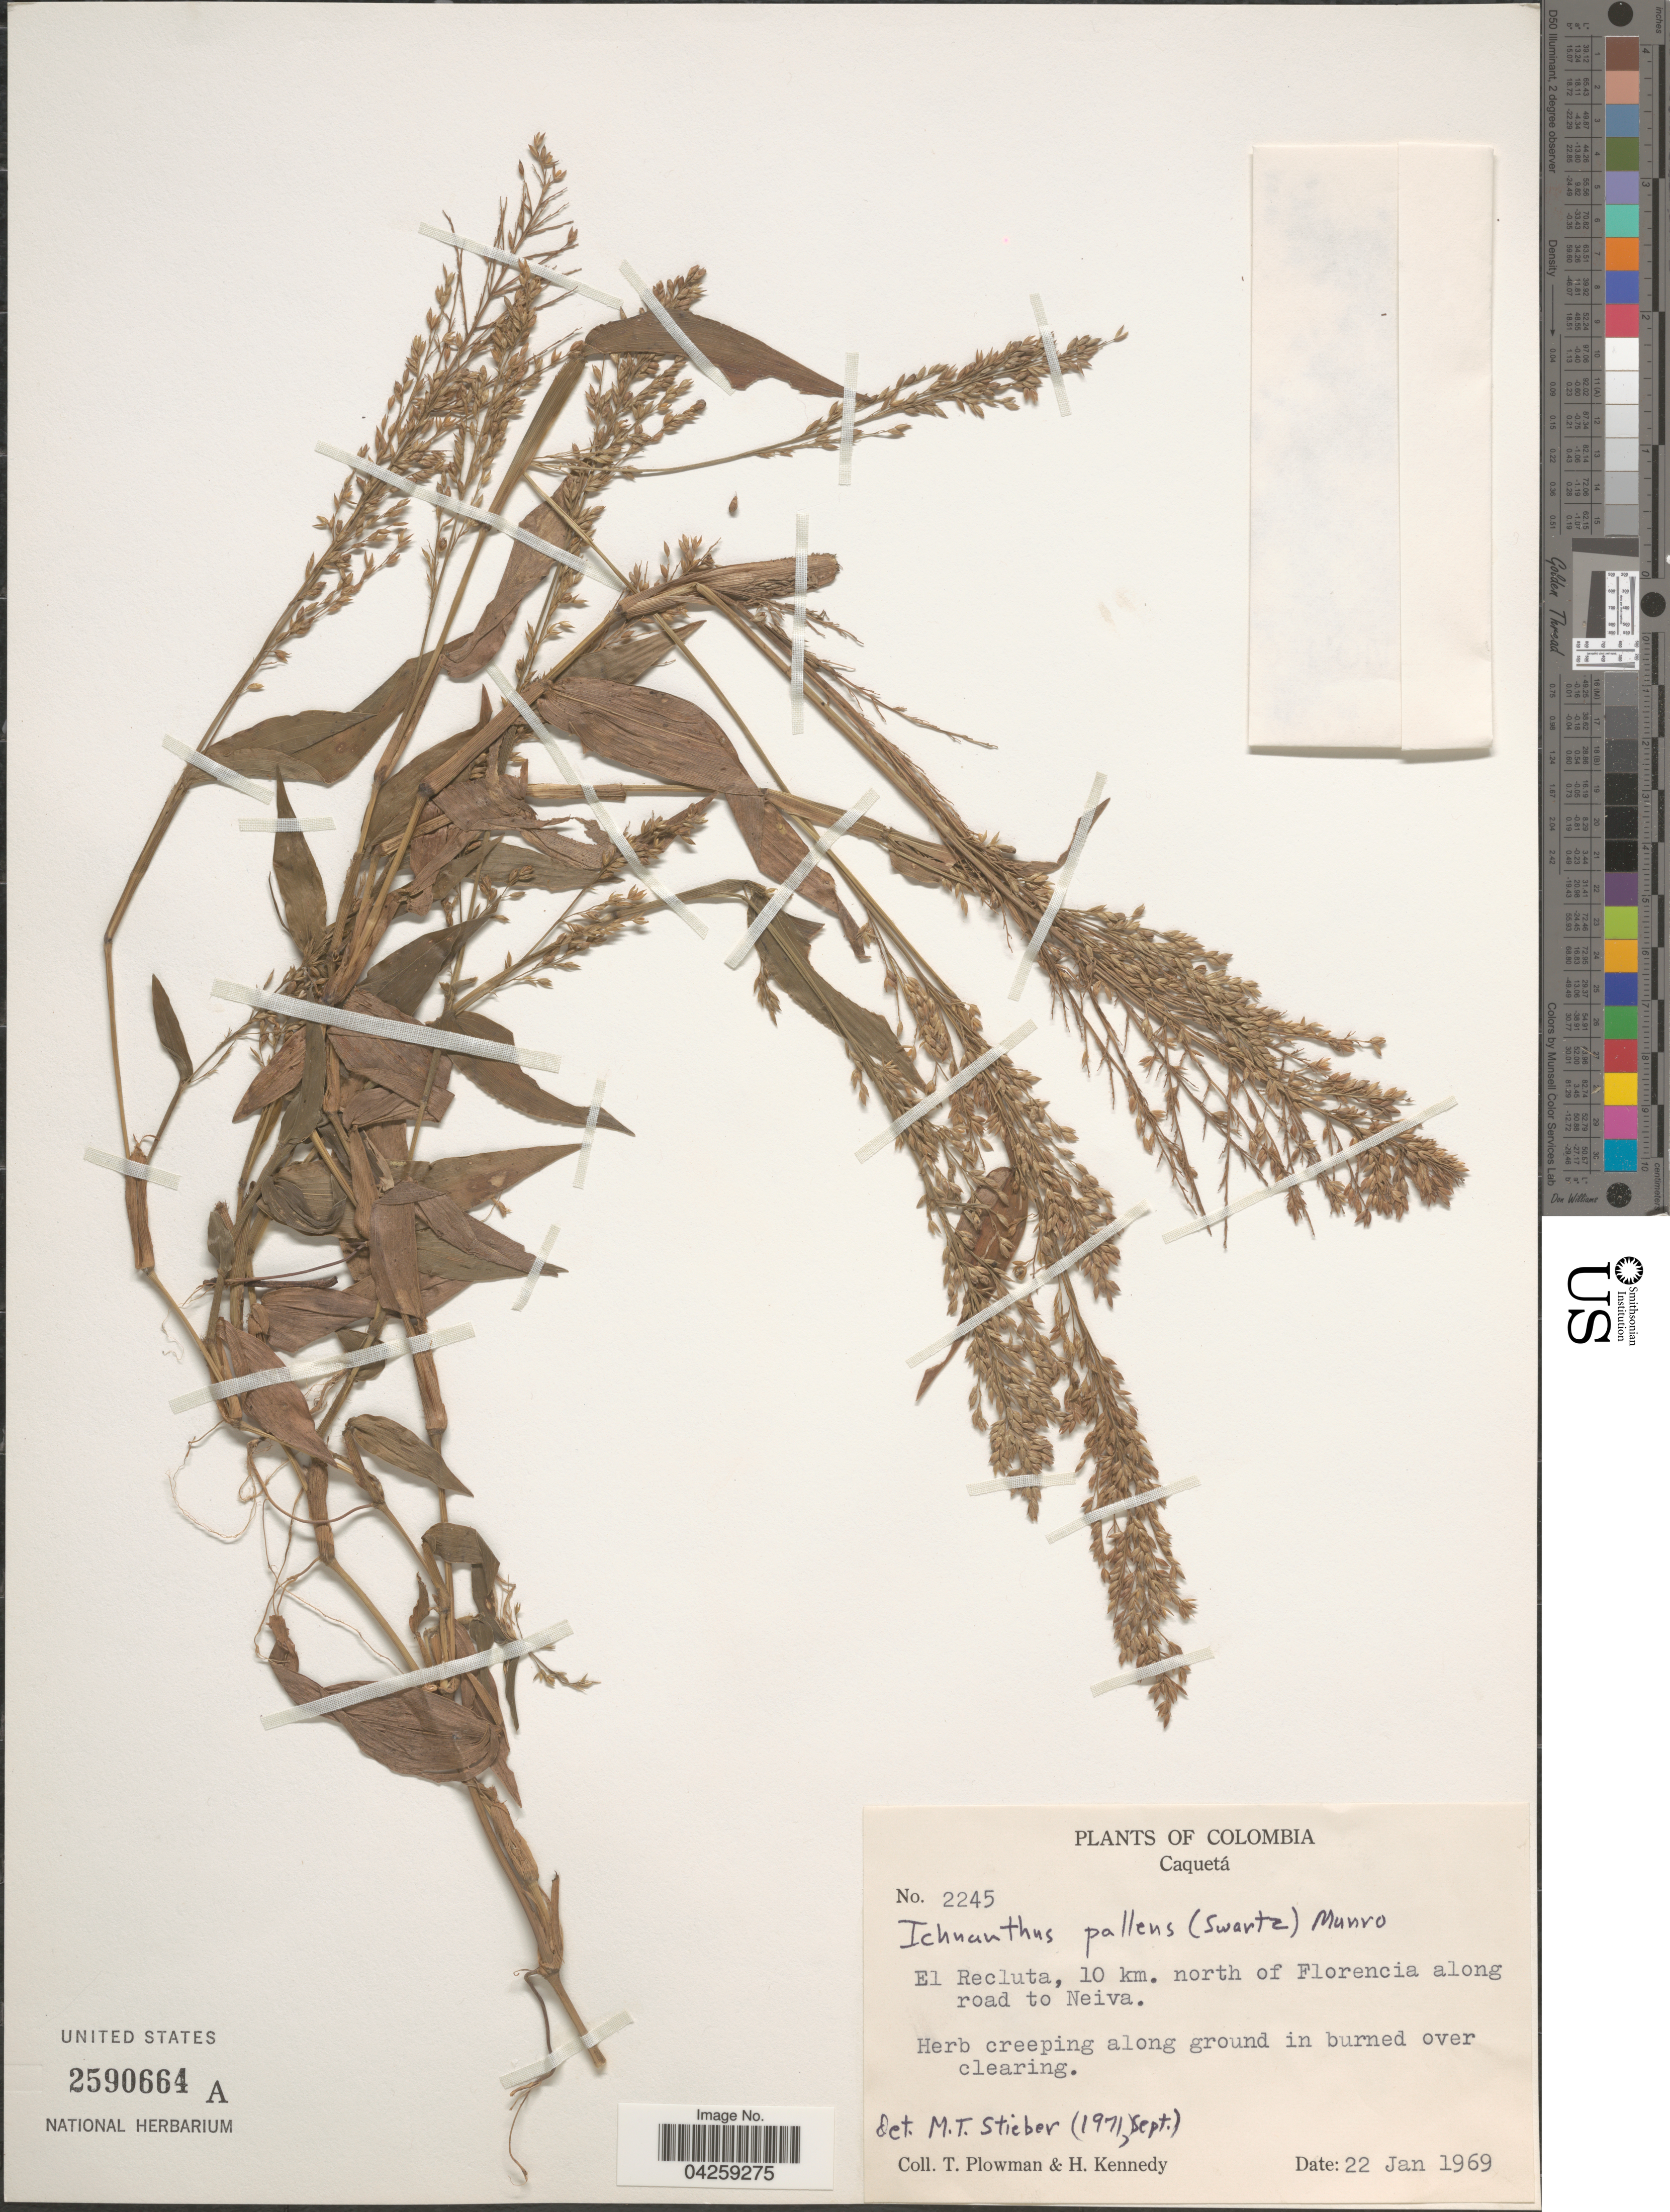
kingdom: Plantae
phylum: Tracheophyta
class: Liliopsida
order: Poales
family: Poaceae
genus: Ichnanthus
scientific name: Ichnanthus pallens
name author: (Sw.) Munro ex Benth.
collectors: T. Plowman & H. Kennedy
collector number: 2245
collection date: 1969-01-22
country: Colombia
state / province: Caquetá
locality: El Recluta, 10 km. north of Florencia along road to Neiva.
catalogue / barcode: US 2590664A